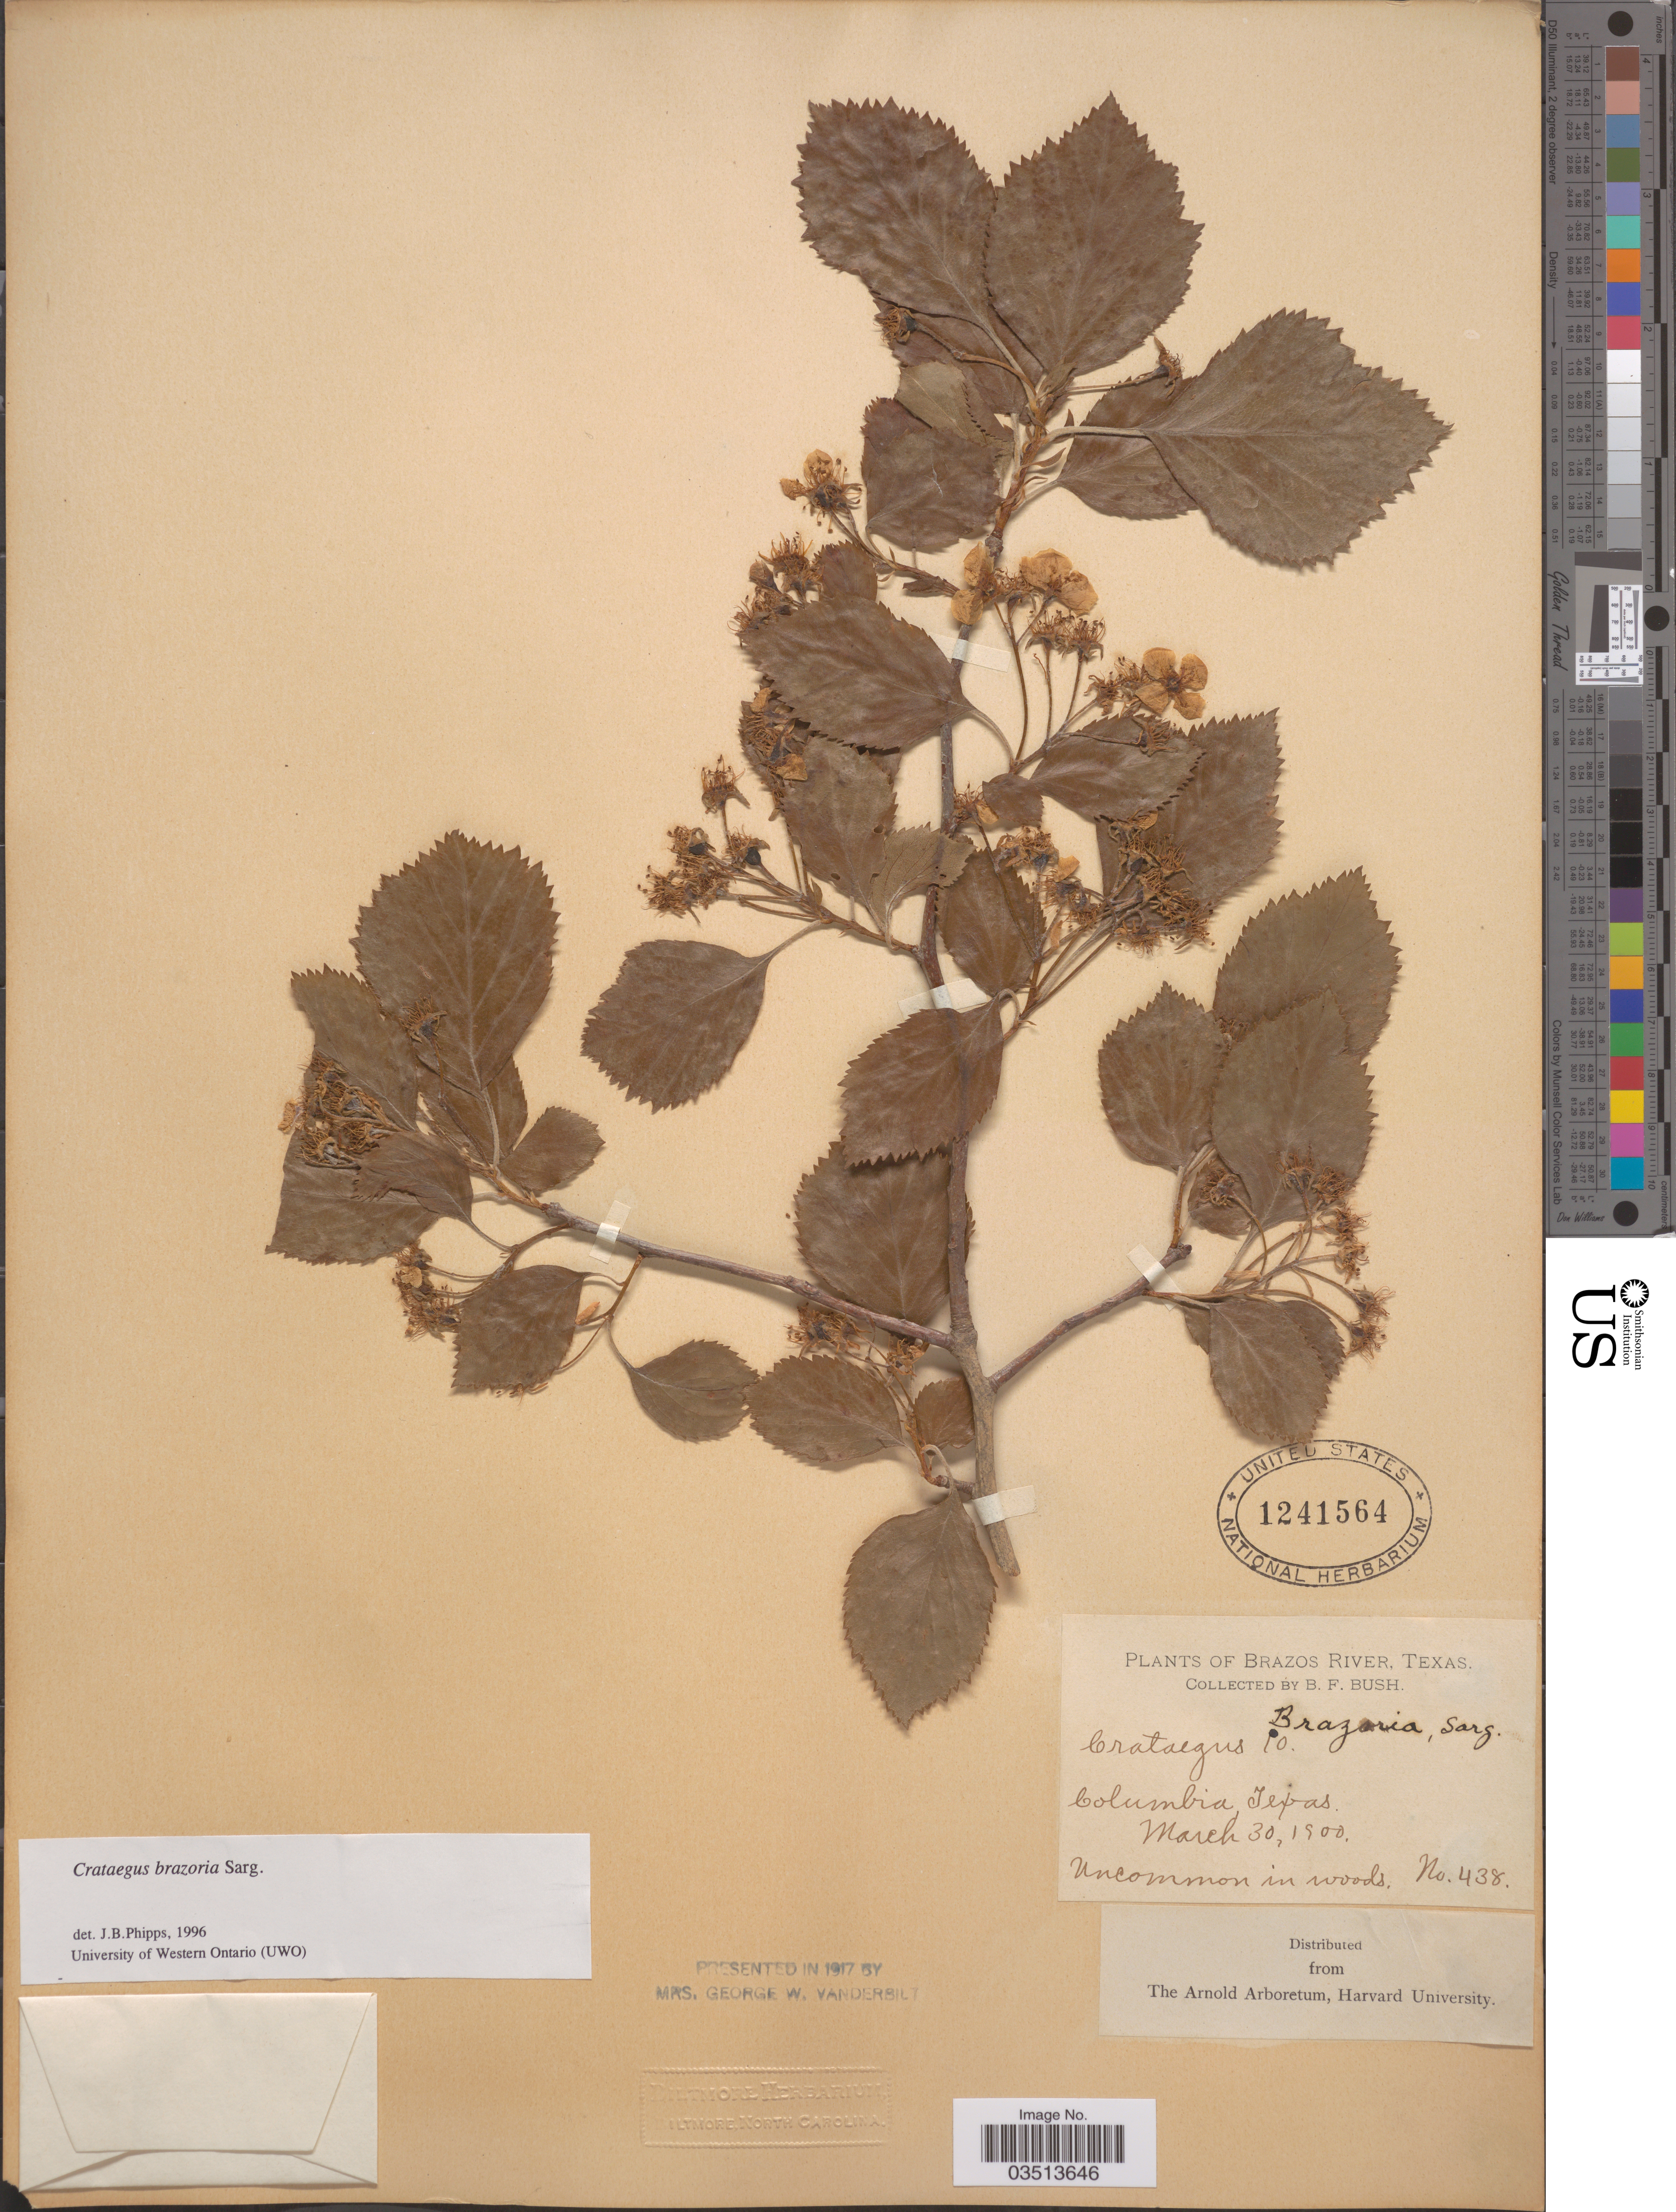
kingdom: Plantae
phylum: Tracheophyta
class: Magnoliopsida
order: Rosales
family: Rosaceae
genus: Crataegus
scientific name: Crataegus brazoria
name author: Sarg.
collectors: B. F. Bush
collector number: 438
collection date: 1900-03-30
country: United States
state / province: Texas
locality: Brazos River. Columbia.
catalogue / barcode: US 1241564